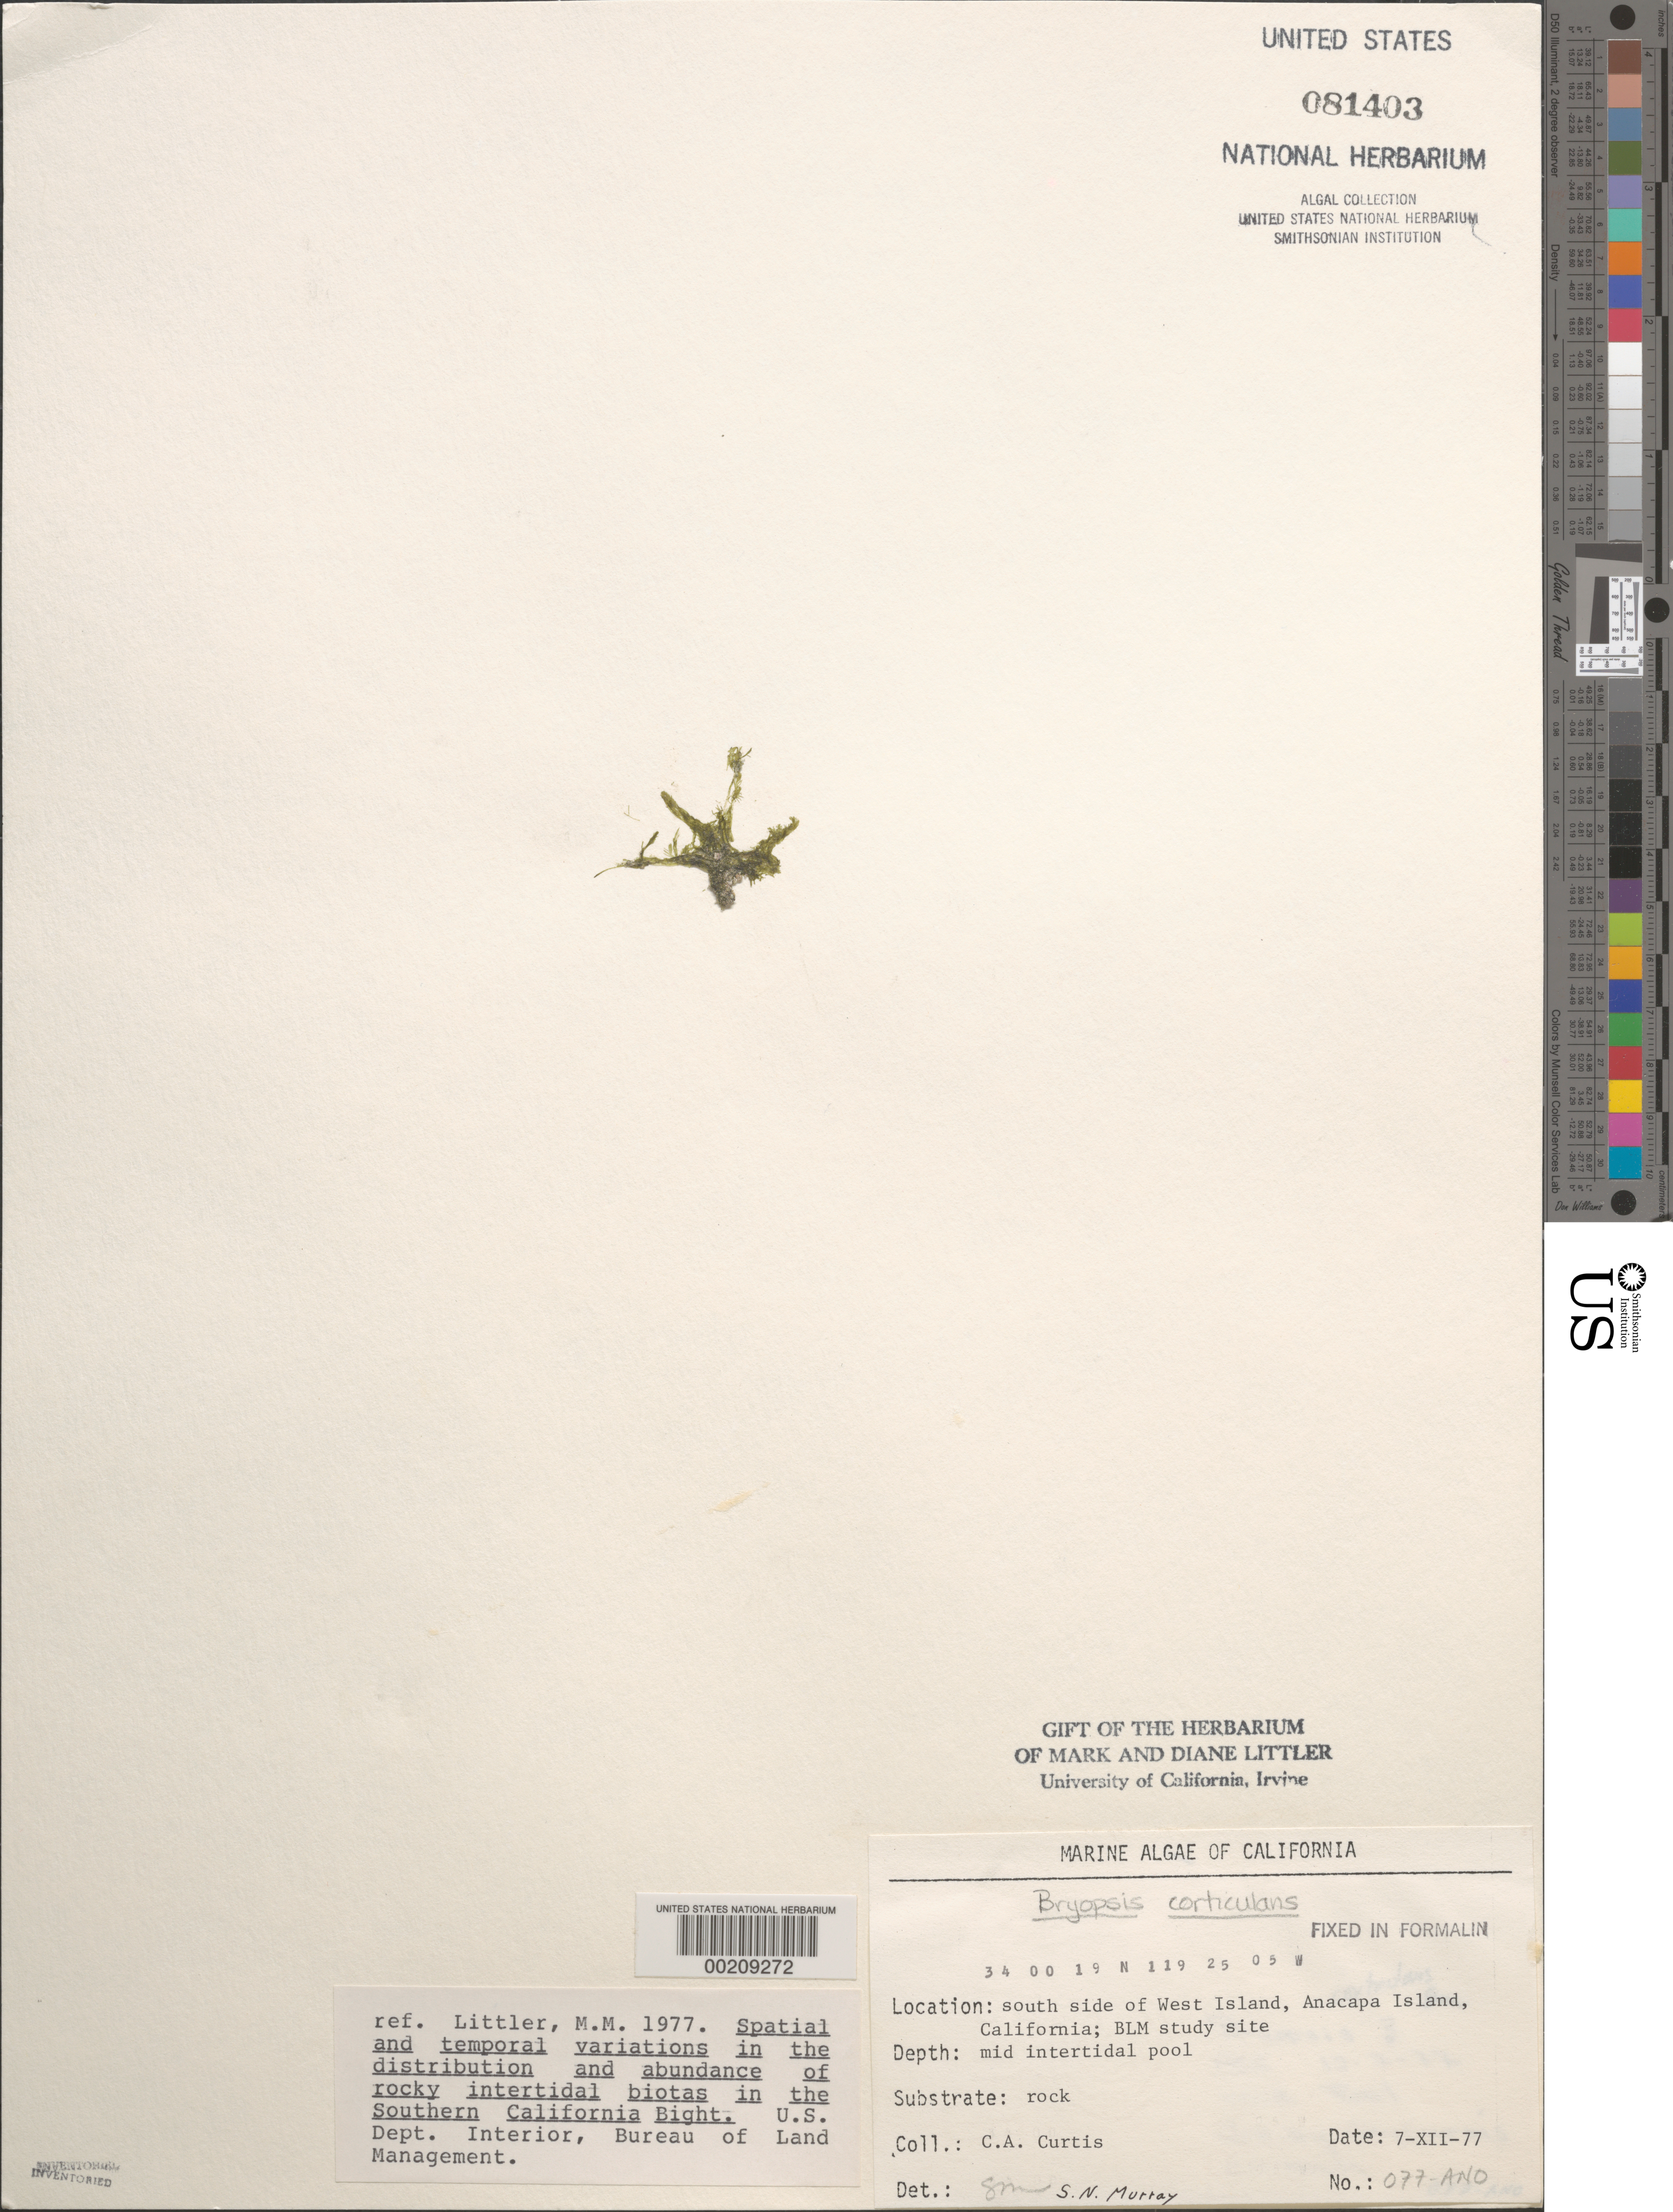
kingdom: Plantae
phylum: Chlorophyta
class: Ulvophyceae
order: Bryopsidales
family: Bryopsidaceae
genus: Bryopsis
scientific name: Bryopsis corticulans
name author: Setch. in Collins et al.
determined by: Murray, S. N.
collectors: C. Curtis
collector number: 077-ANO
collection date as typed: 07 Dec 1977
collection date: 1977-12-07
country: United States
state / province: California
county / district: Ventura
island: Anacapa Island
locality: South side of west island, near Cat Rock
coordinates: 34 00'19"N, 119 25'05"W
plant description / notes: BLM-SOCALBIGHT Rocky Intertidal Survey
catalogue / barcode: US 81403